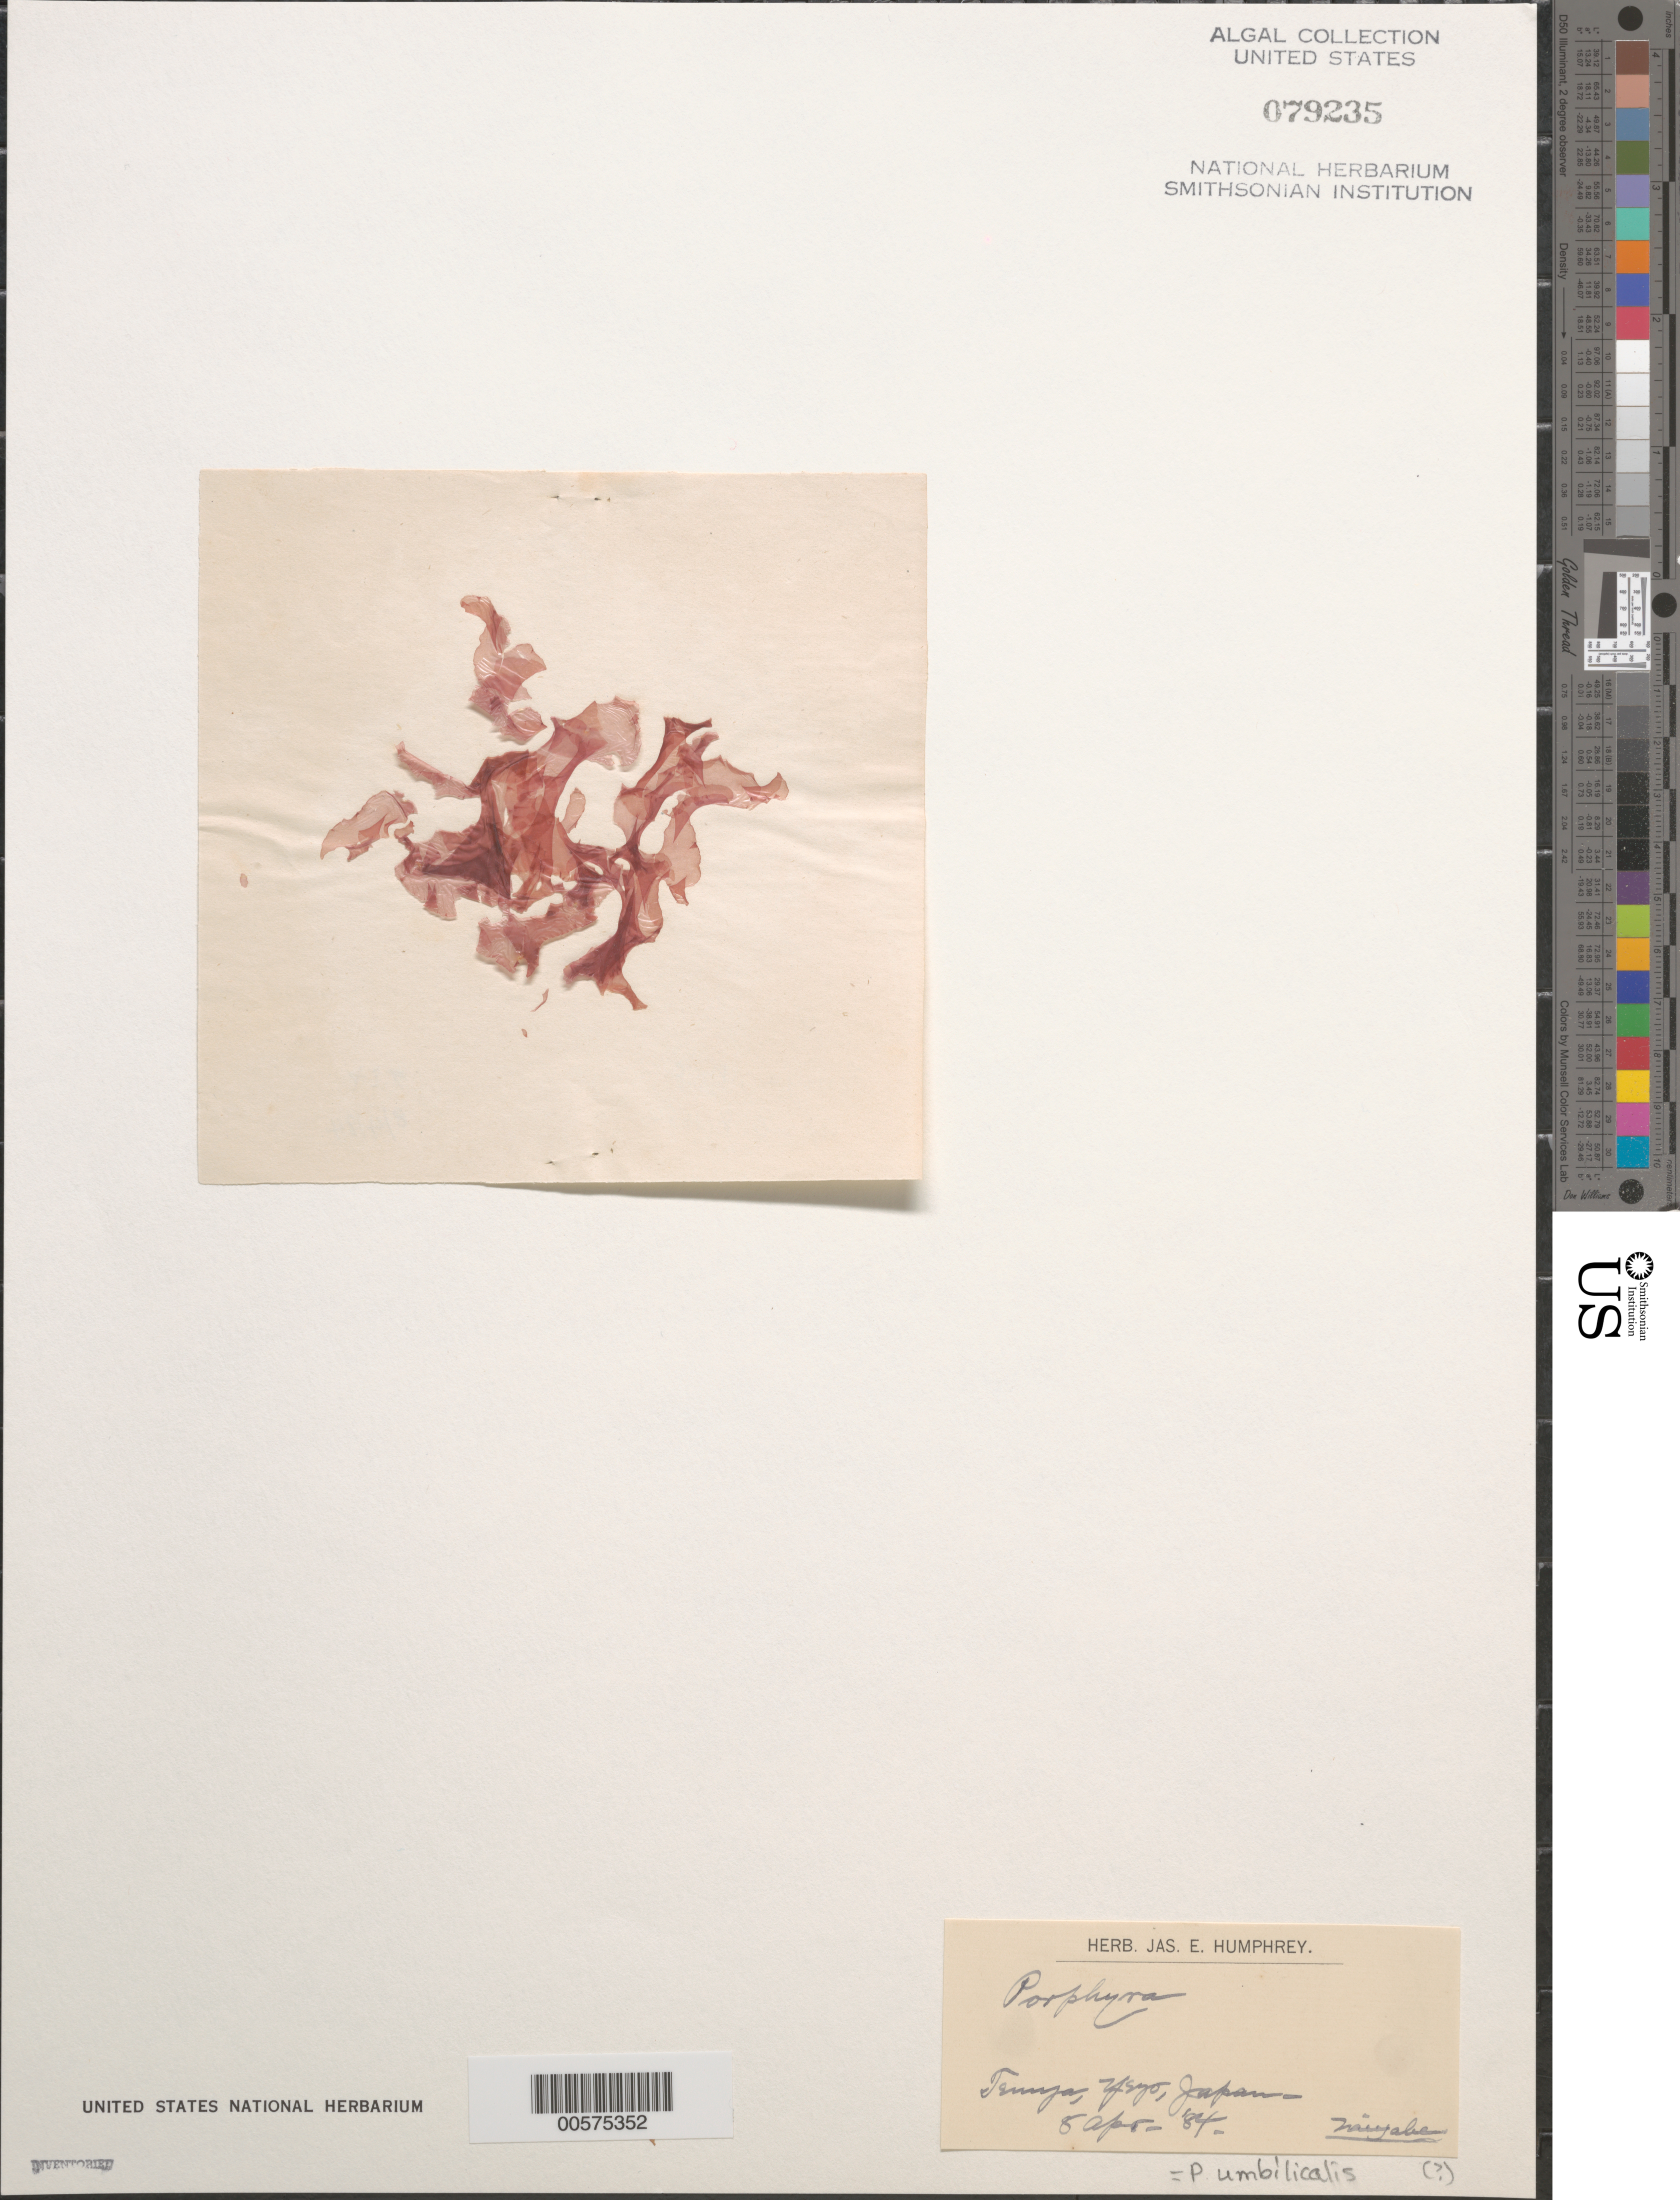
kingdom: Plantae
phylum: Rhodophyta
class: Bangiophyceae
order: Bangiales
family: Bangiaceae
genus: Porphyra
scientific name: Porphyra umbilicalis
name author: Kütz.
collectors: K. Miyabe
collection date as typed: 08 Apr 1884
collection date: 1884-04-08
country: Japan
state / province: Hokkaido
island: Hokkaido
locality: Temya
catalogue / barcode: US 79235